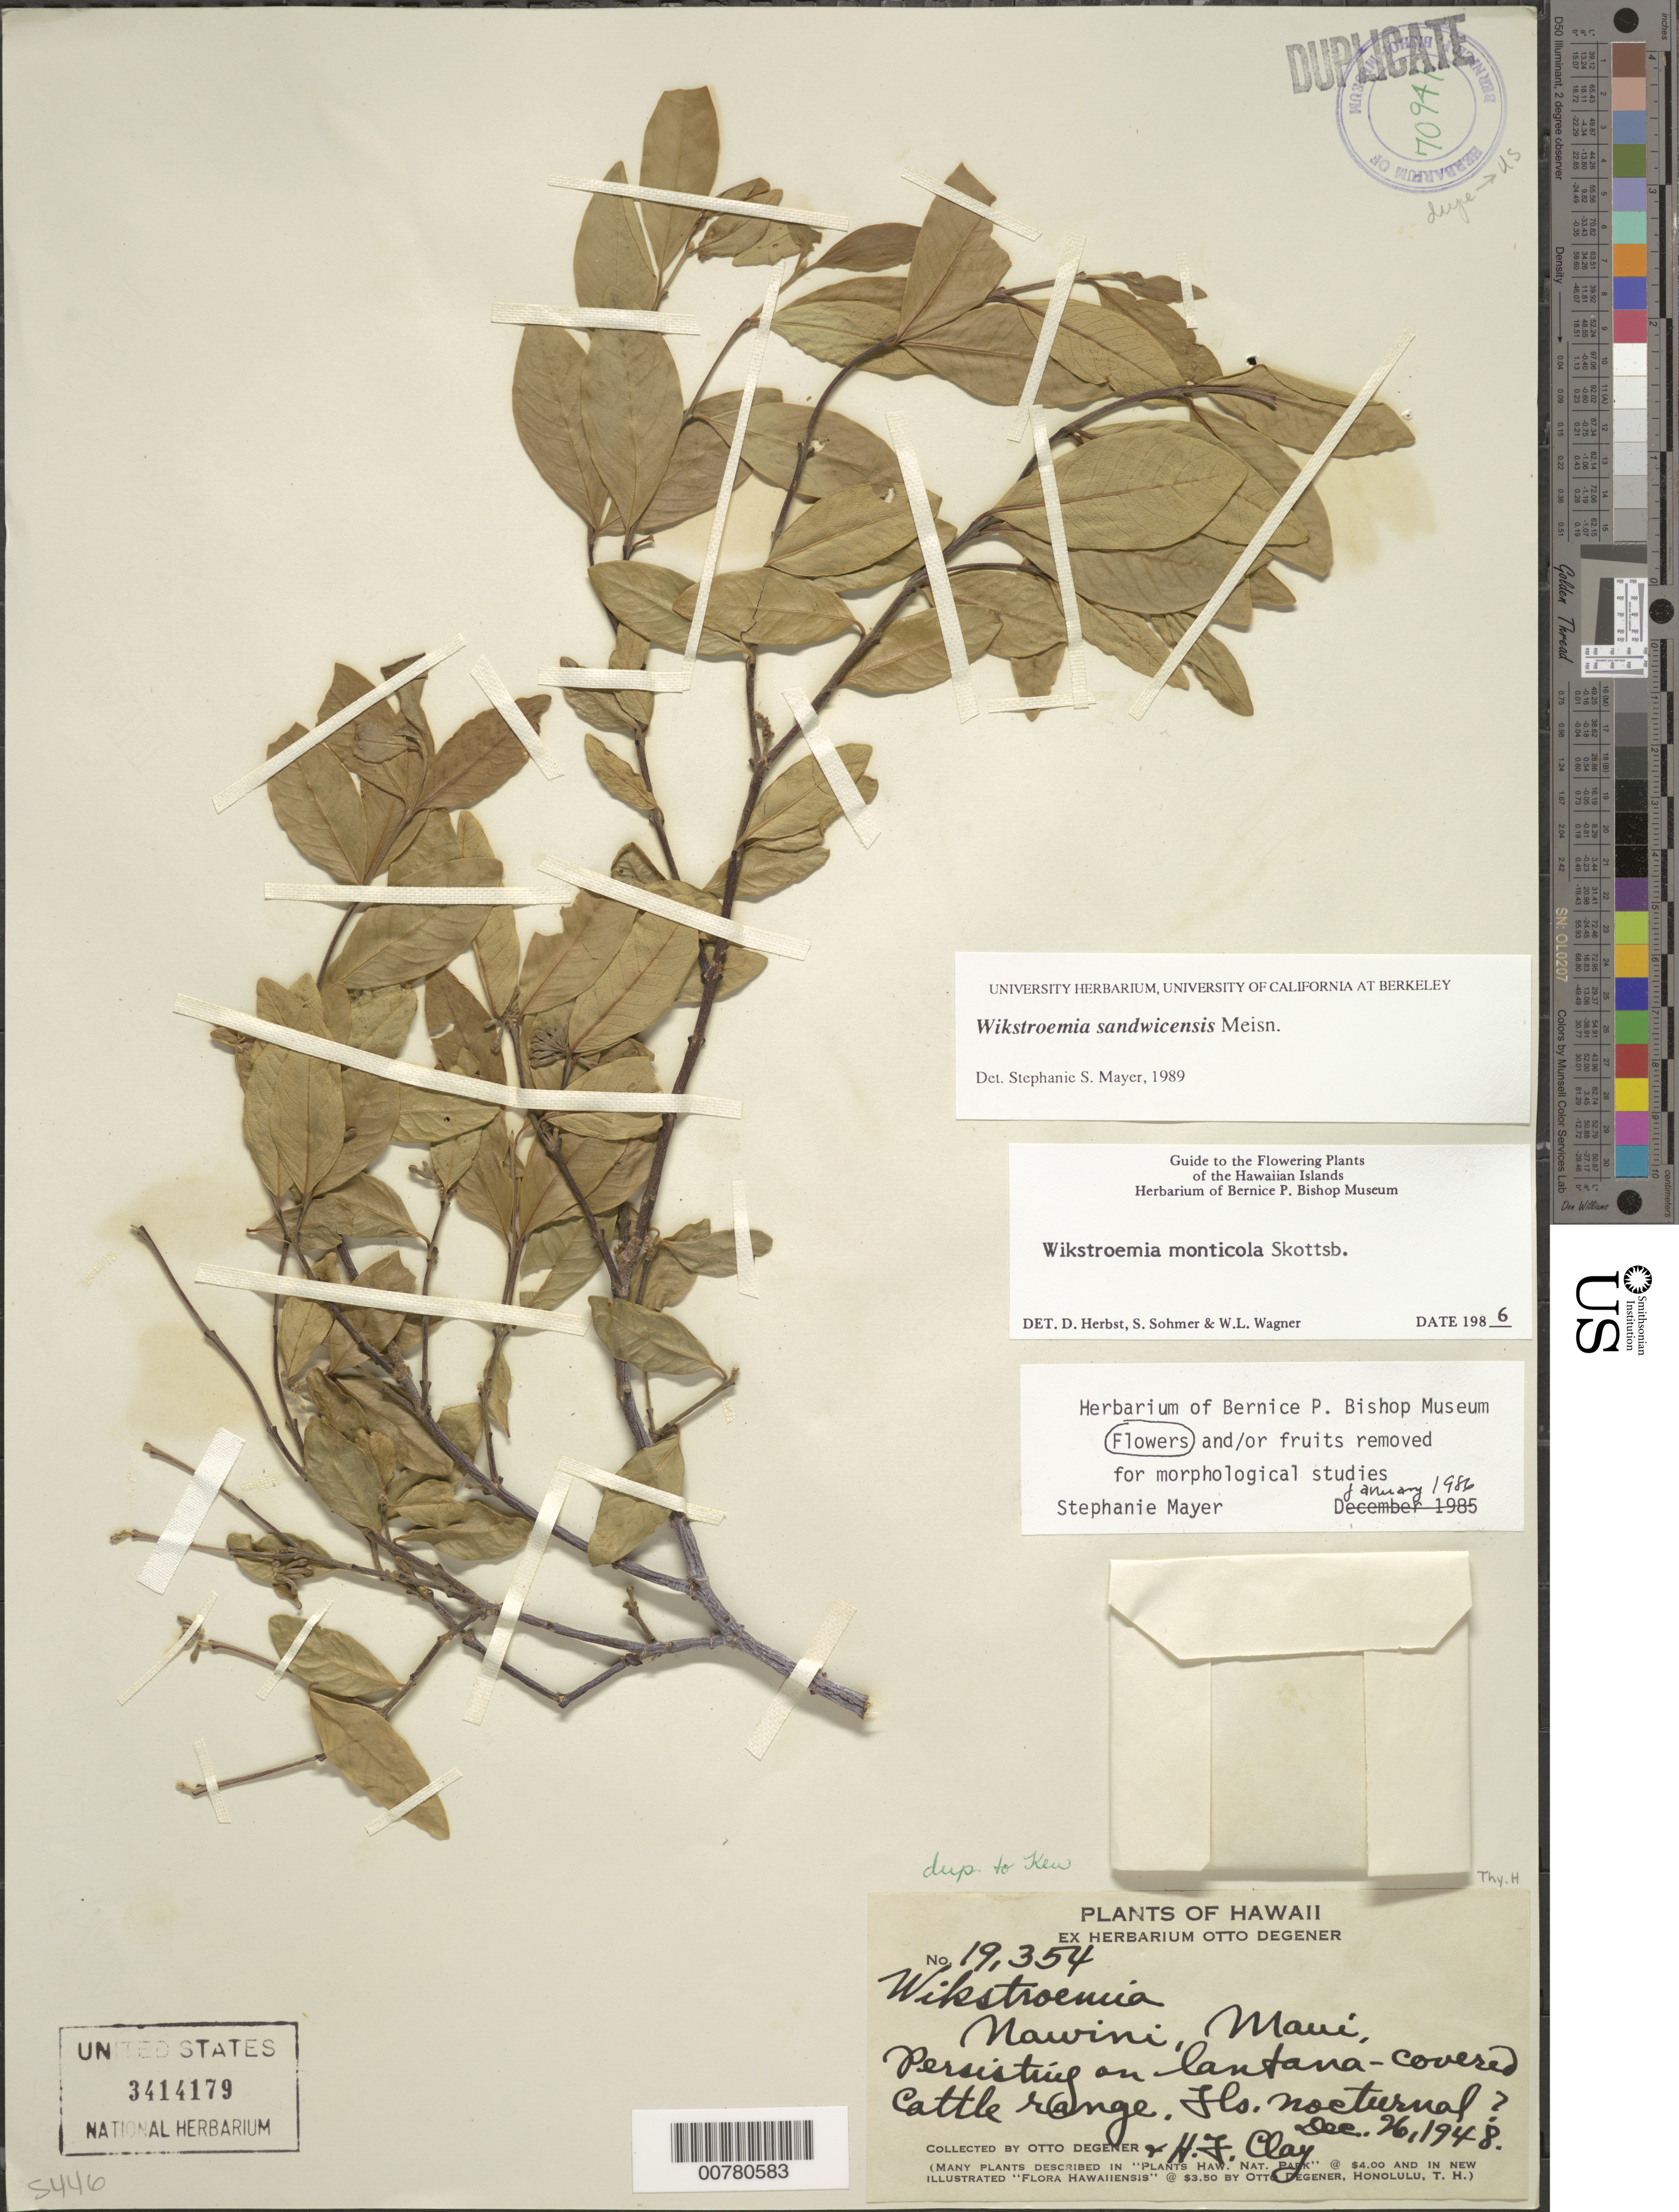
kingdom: Plantae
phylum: Tracheophyta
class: Magnoliopsida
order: Malvales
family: Thymelaeaceae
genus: Wikstroemia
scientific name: Wikstroemia sandwicensis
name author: Meisn.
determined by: Mayer, S. S.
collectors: O. Degener & H. Clay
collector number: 19354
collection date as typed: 26 Dec 1948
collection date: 1948-12-26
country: United States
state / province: Hawaii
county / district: Maui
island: Maui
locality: Nawini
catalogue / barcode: US 3414179